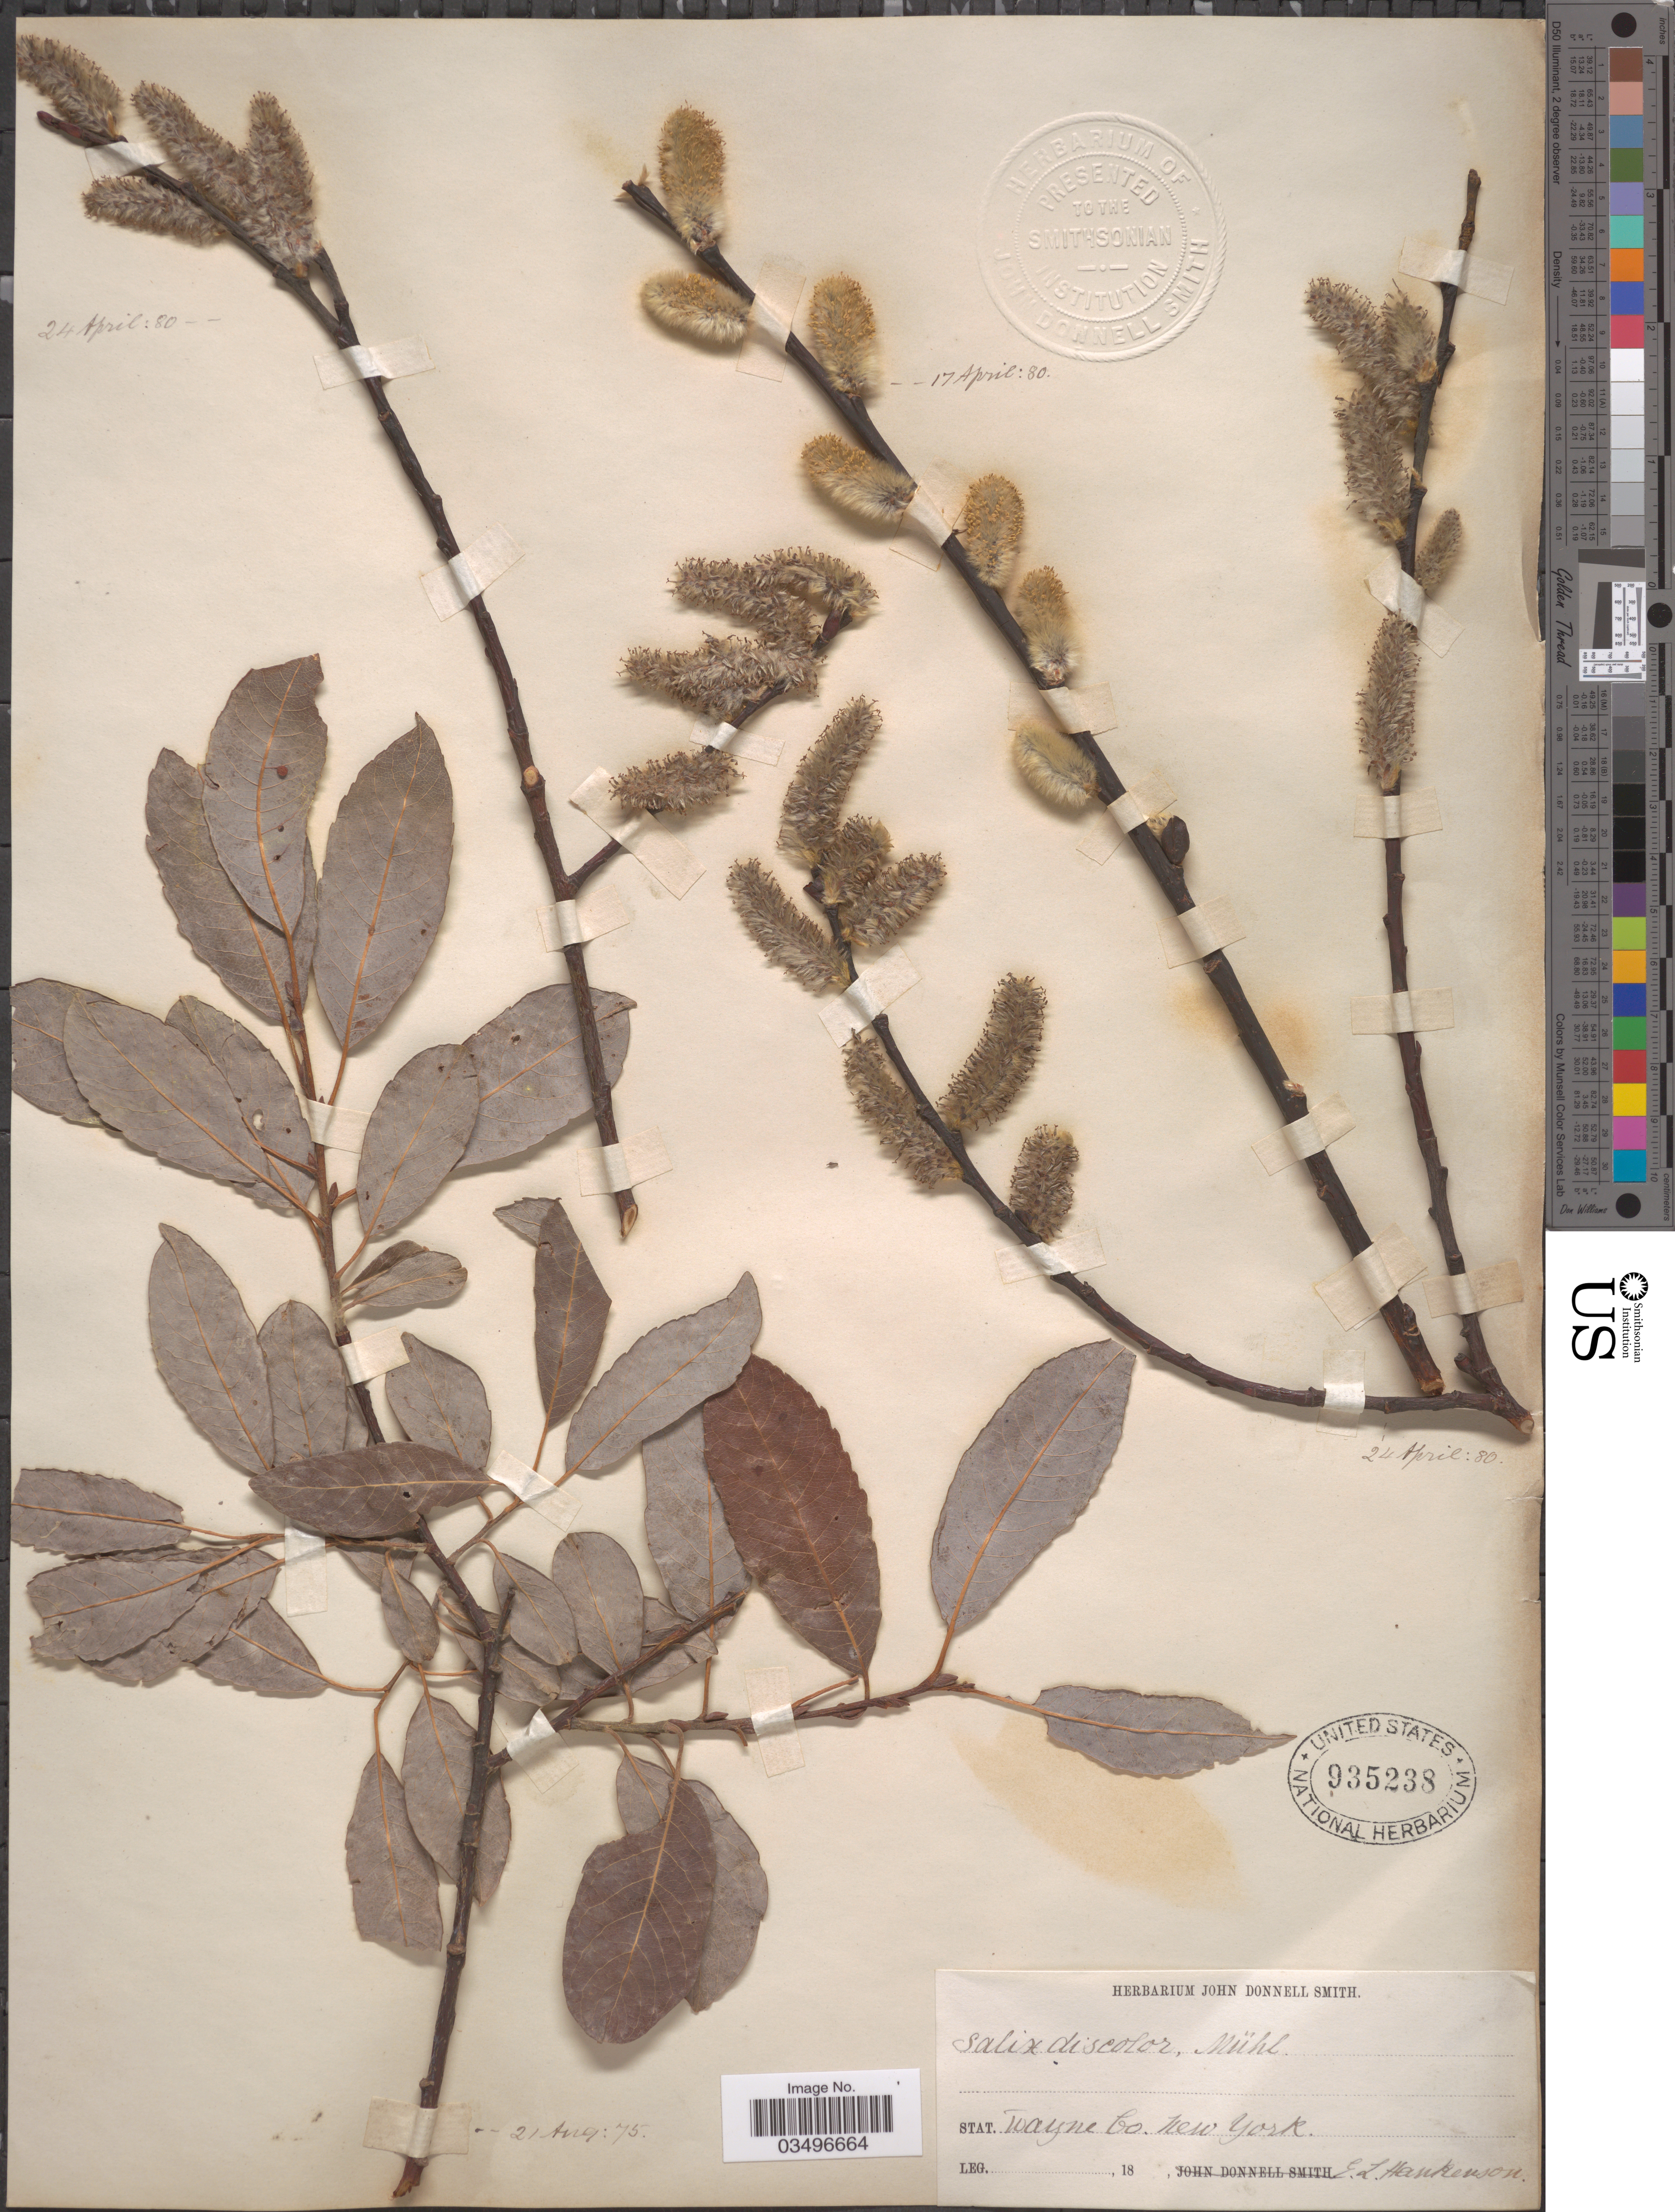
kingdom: Plantae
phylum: Tracheophyta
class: Magnoliopsida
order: Malpighiales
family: Salicaceae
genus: Salix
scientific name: Salix discolor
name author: Muhl.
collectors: E. Hankenson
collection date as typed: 18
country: United States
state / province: New York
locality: Stat. Wayne Co.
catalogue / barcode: US 935238